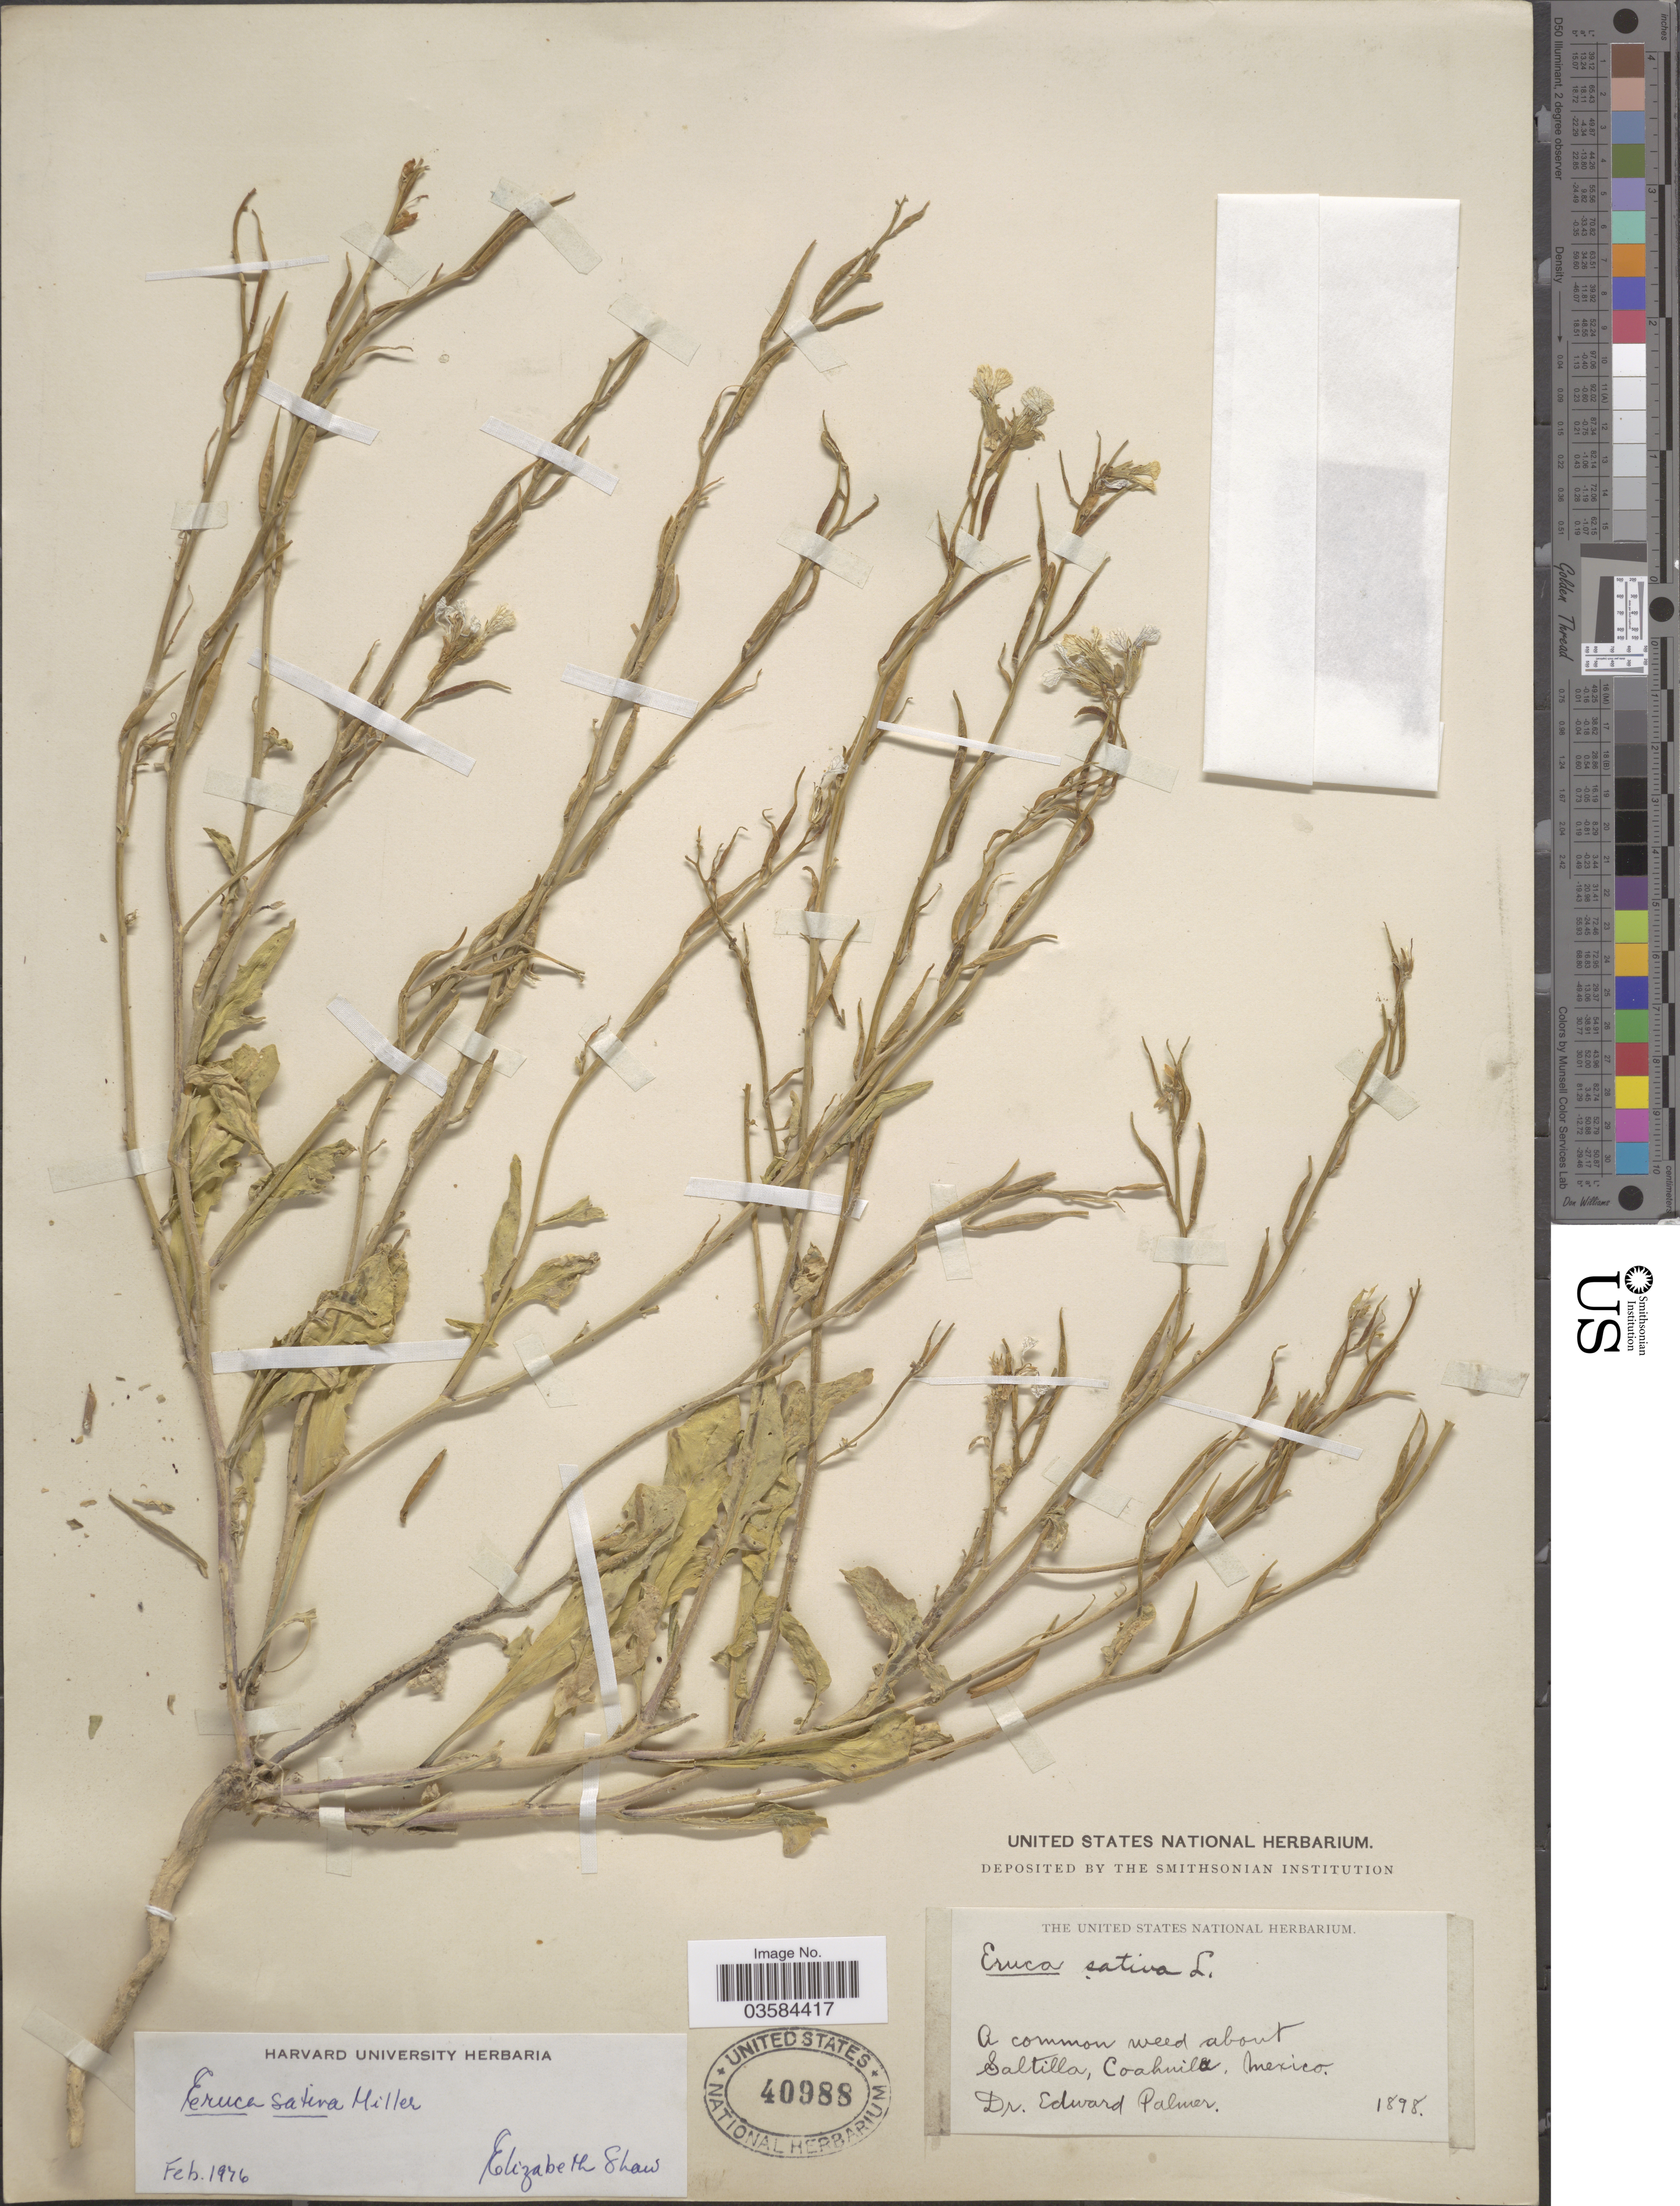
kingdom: Plantae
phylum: Tracheophyta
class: Magnoliopsida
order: Brassicales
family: Brassicaceae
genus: Eruca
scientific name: Eruca vesicaria subsp. sativa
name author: (Mill.) Thell.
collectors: E. Palmer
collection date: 1898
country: Mexico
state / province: Coahuila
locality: A common weed about Saltillo.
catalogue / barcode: US 40988